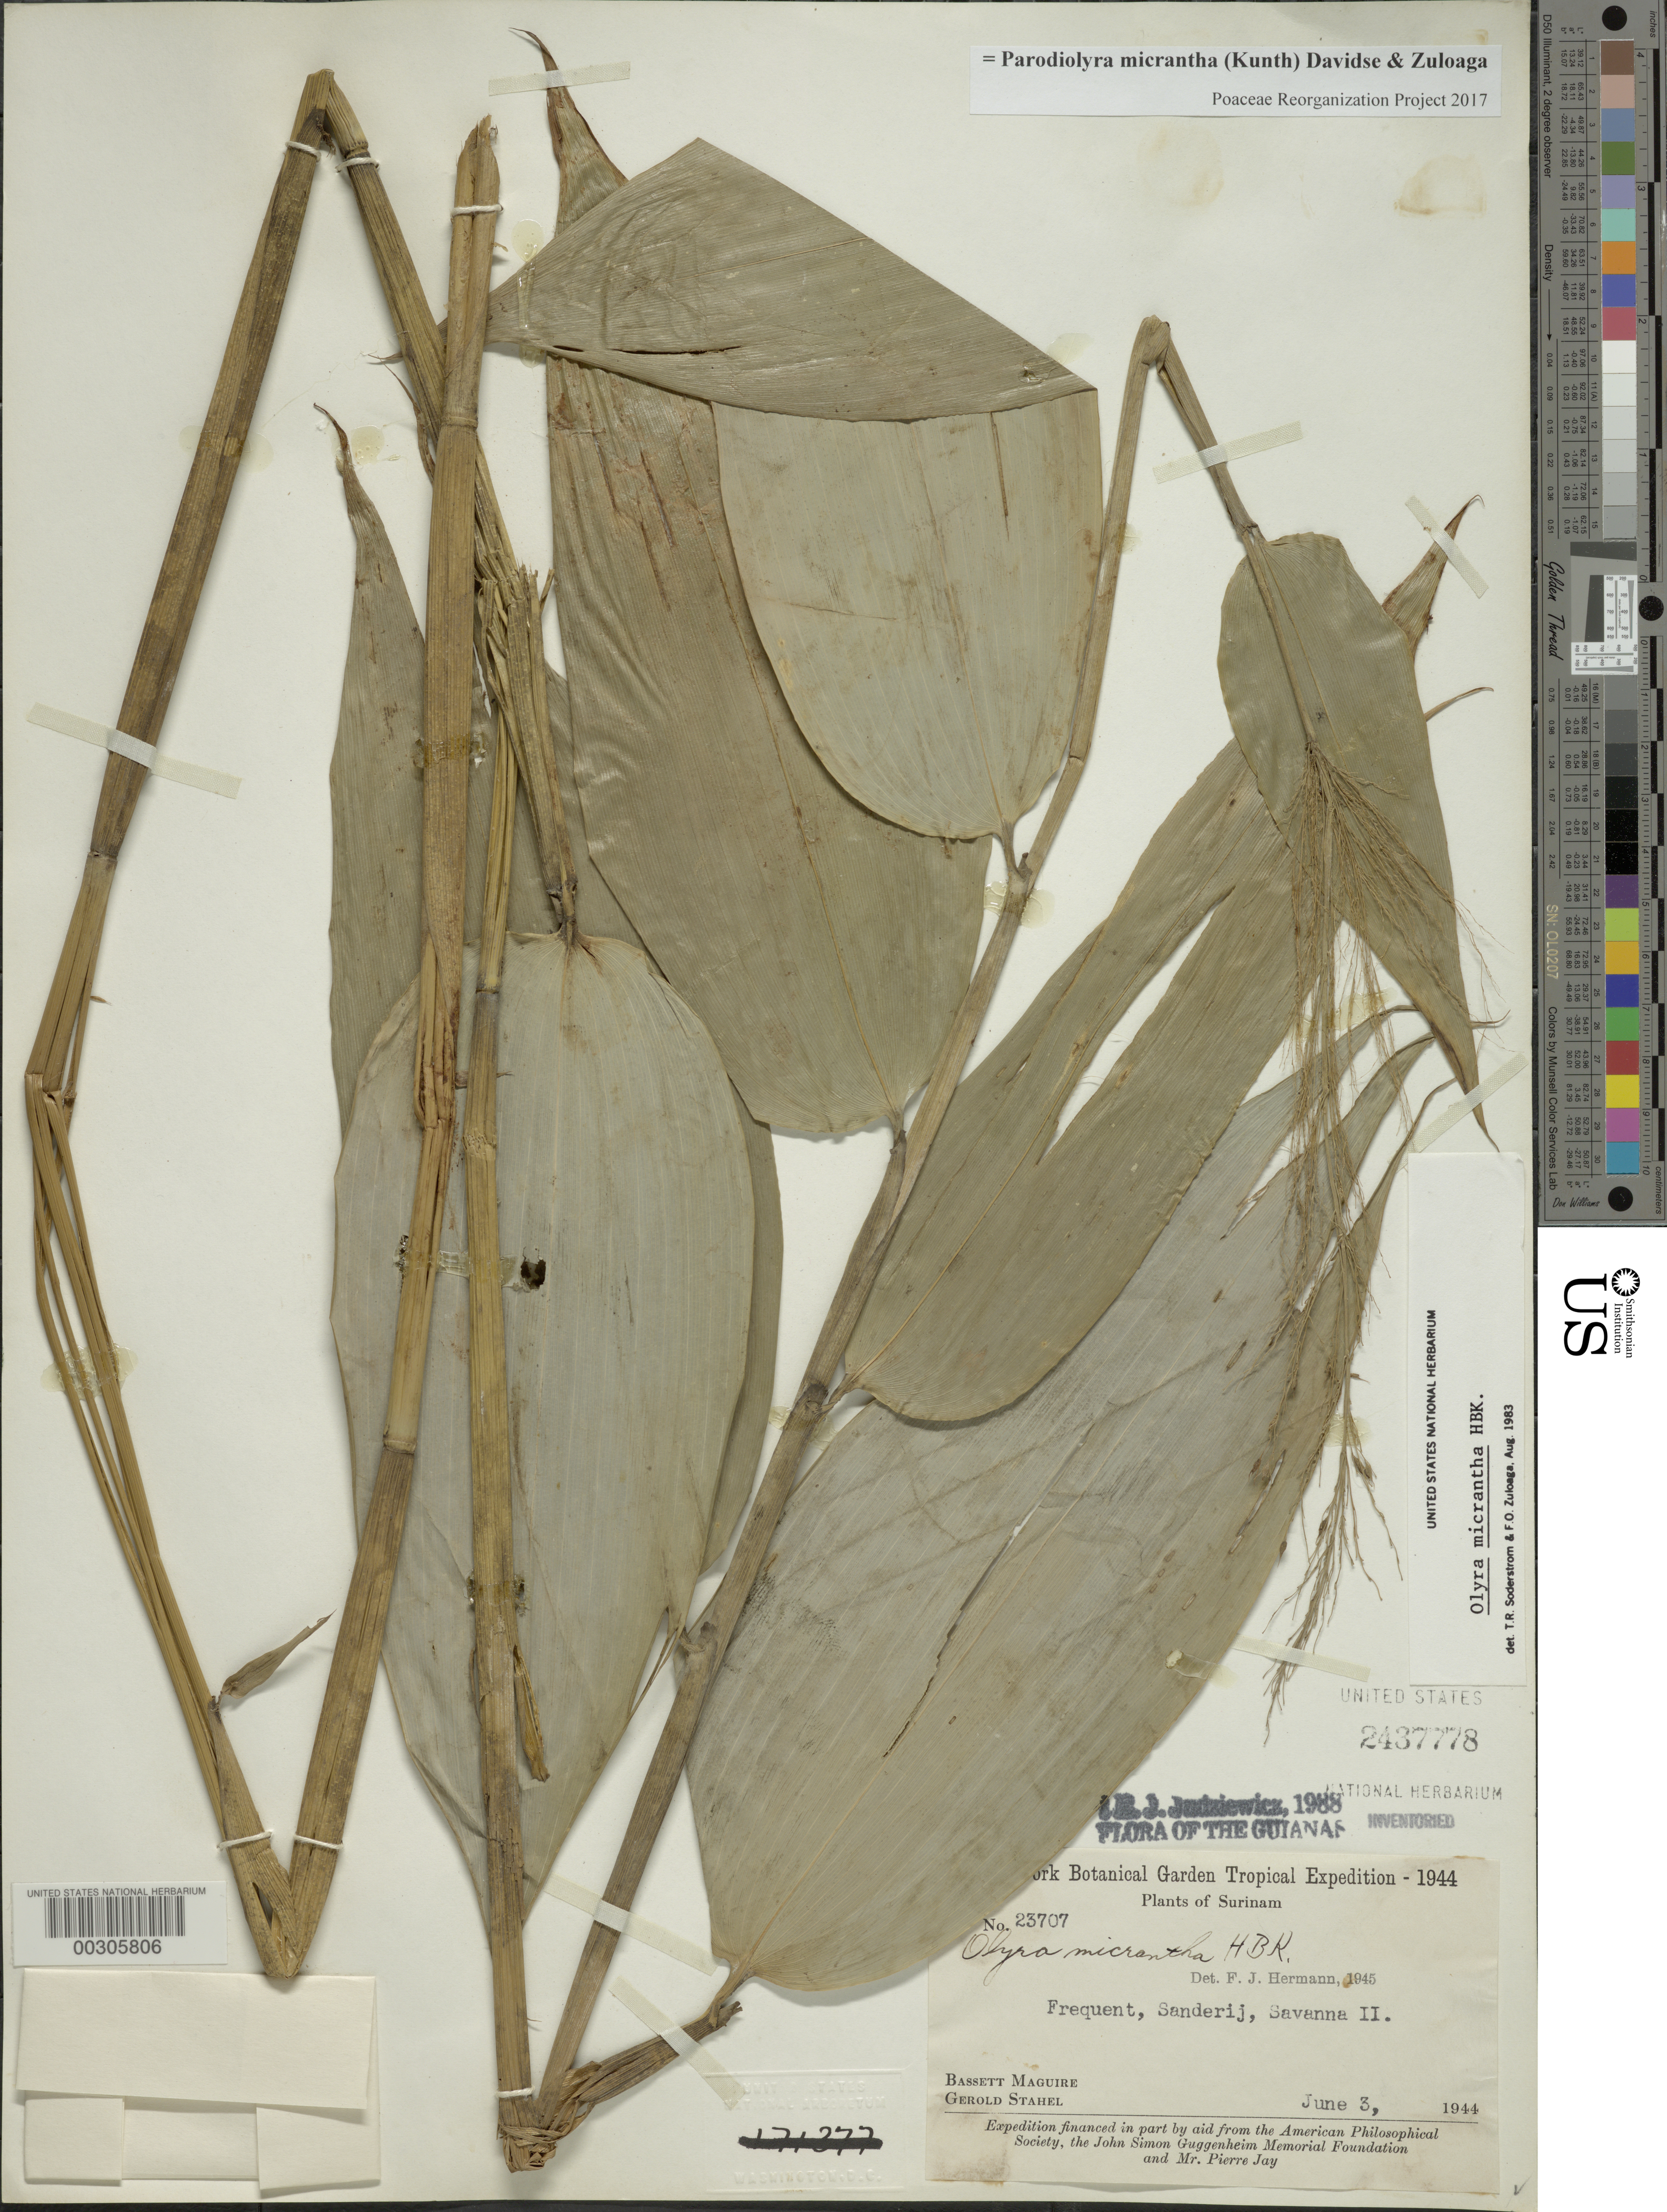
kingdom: Plantae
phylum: Tracheophyta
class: Liliopsida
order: Poales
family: Poaceae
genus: Parodiolyra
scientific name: Parodiolyra micrantha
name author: (Kunth) Davidse & Zuloaga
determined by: Poaceae Reorganization Project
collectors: B. Maguire & G. Stahel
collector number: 23707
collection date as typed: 03 Jun 1944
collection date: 1944-06-03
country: Suriname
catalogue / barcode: US 2437778